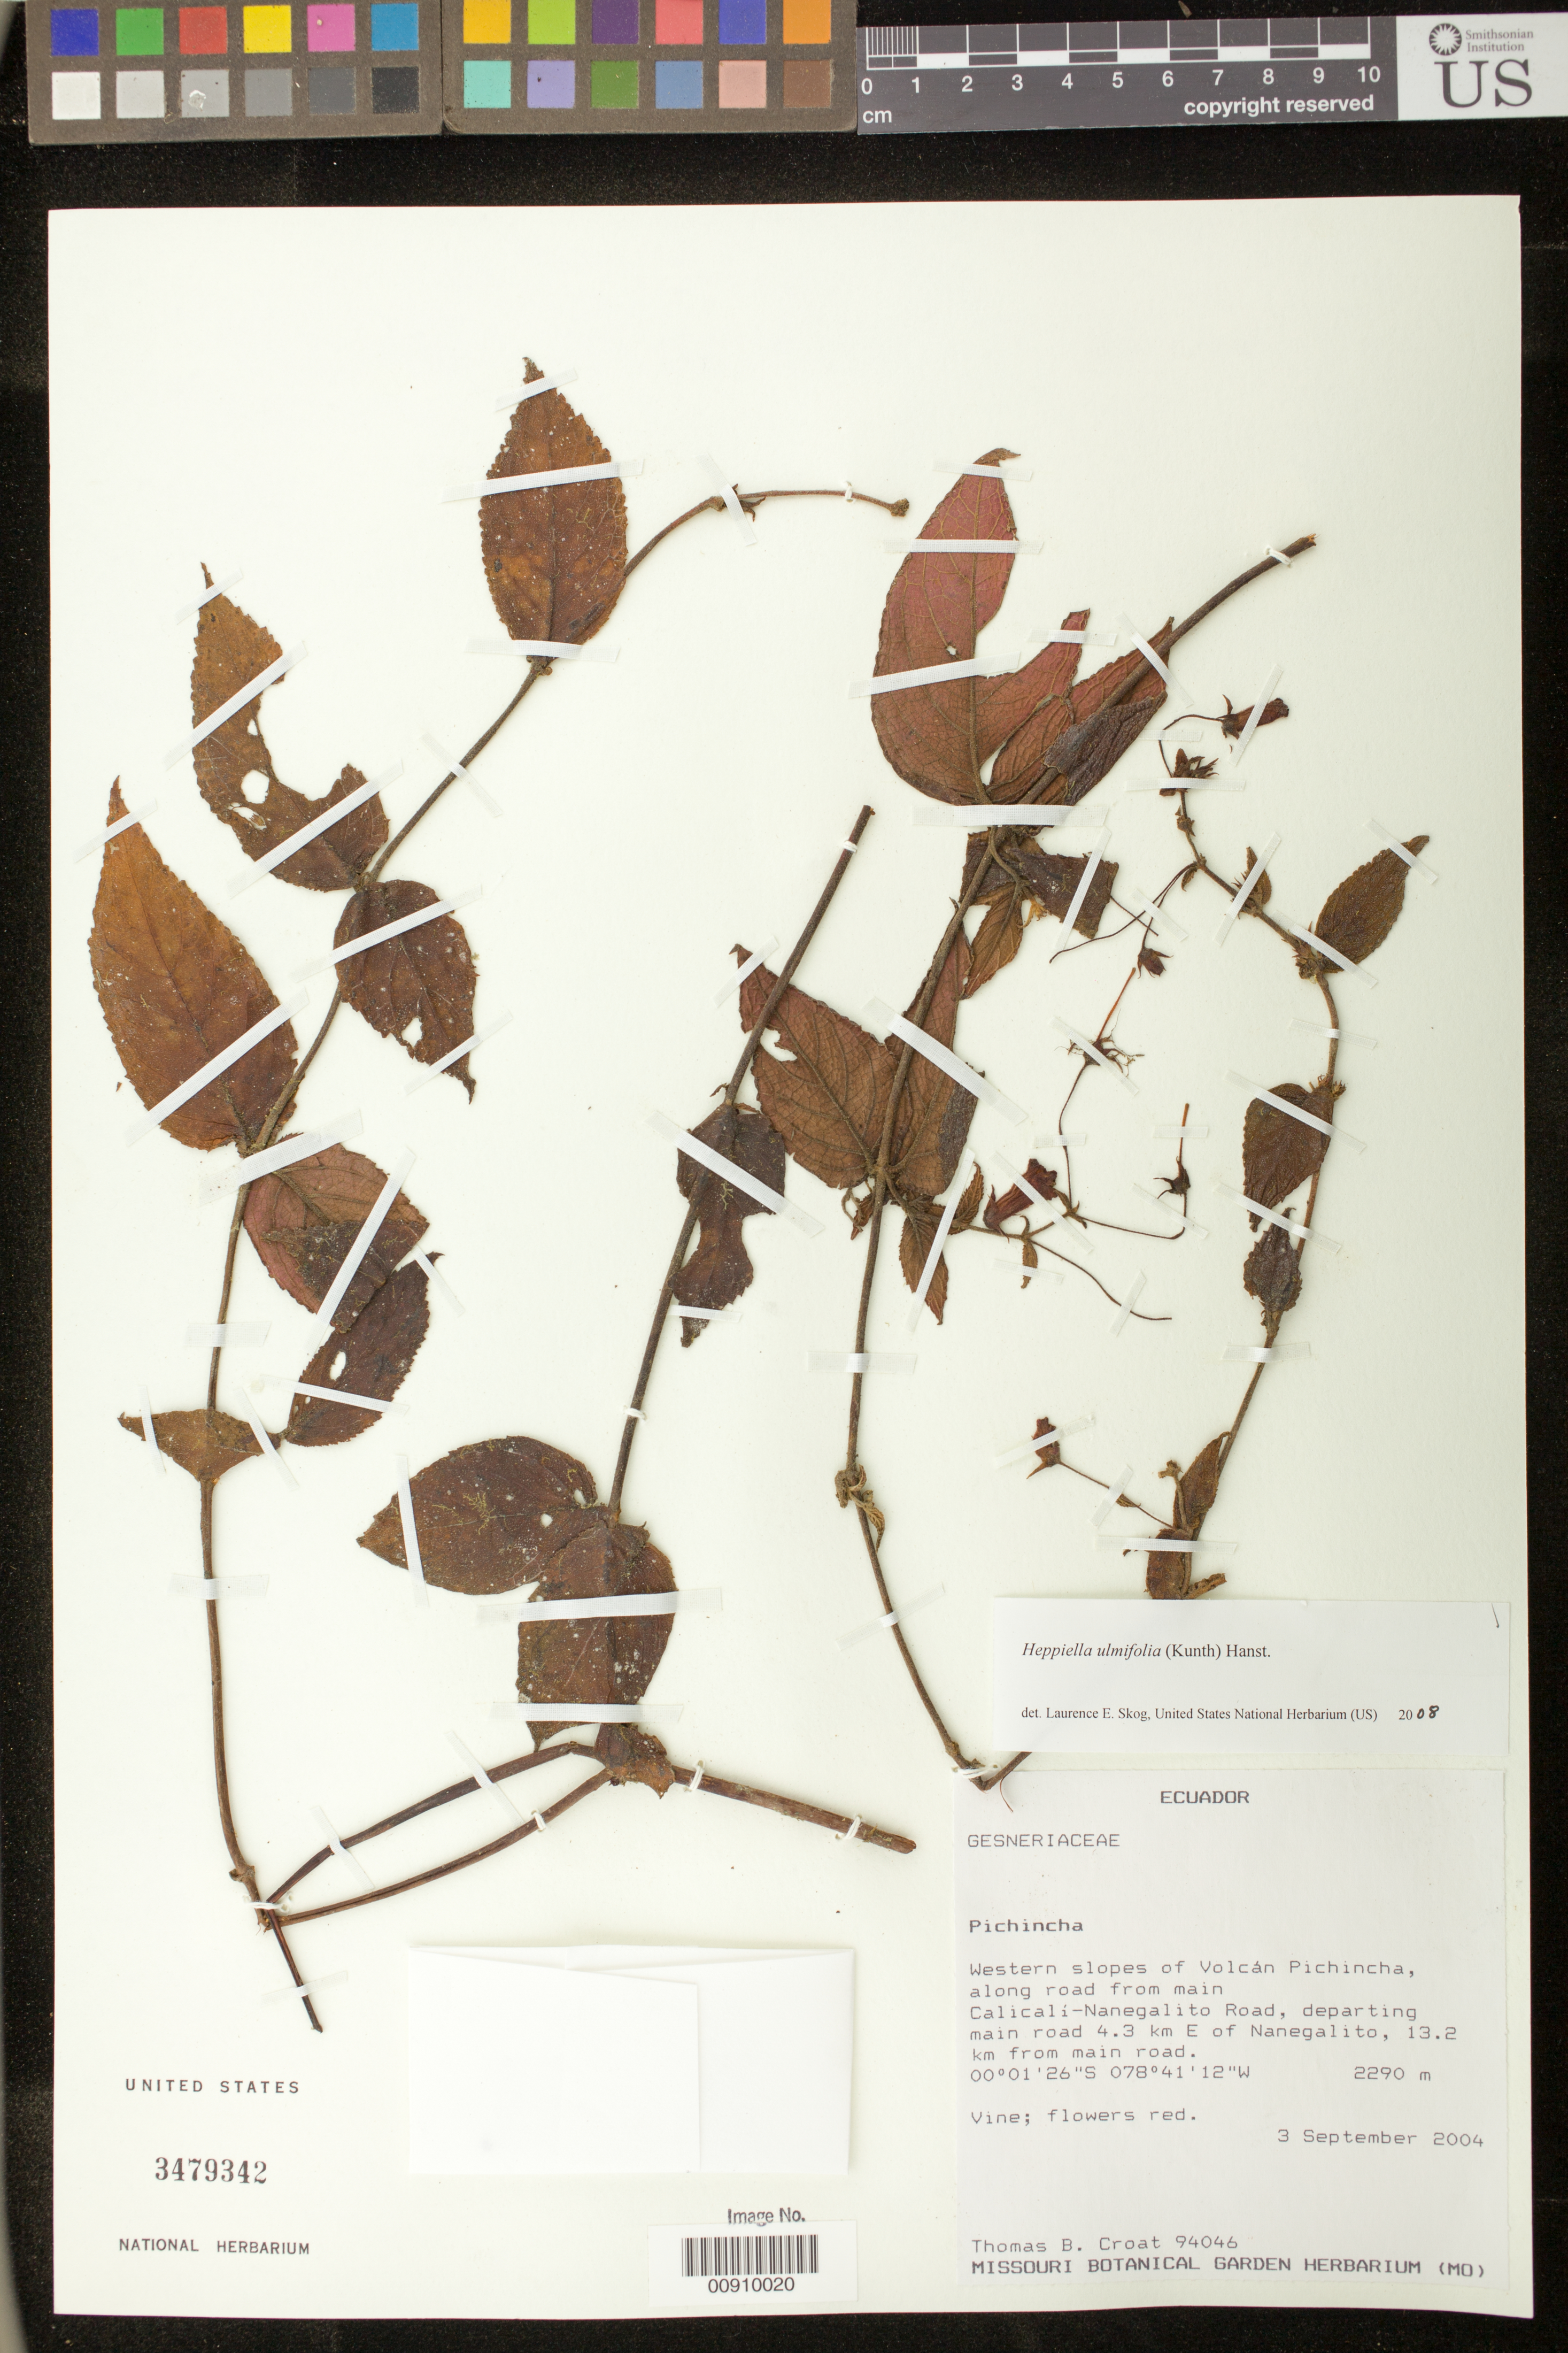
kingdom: Plantae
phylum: Tracheophyta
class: Magnoliopsida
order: Lamiales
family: Gesneriaceae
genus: Heppiella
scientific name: Heppiella ulmifolia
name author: (Kunth) Hanst.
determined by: Skog, Laurence E.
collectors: T. B. Croat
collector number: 94046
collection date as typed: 03 Sep 2004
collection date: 2004-09-03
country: Ecuador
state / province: Pichincha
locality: Western slopes of Volcán Pichincha, along road from main Calicalí-Nanegalito Road, departing main road 4.3 km E of Nanegalito, 13.2 km from main road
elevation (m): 2290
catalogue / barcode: US 3479342